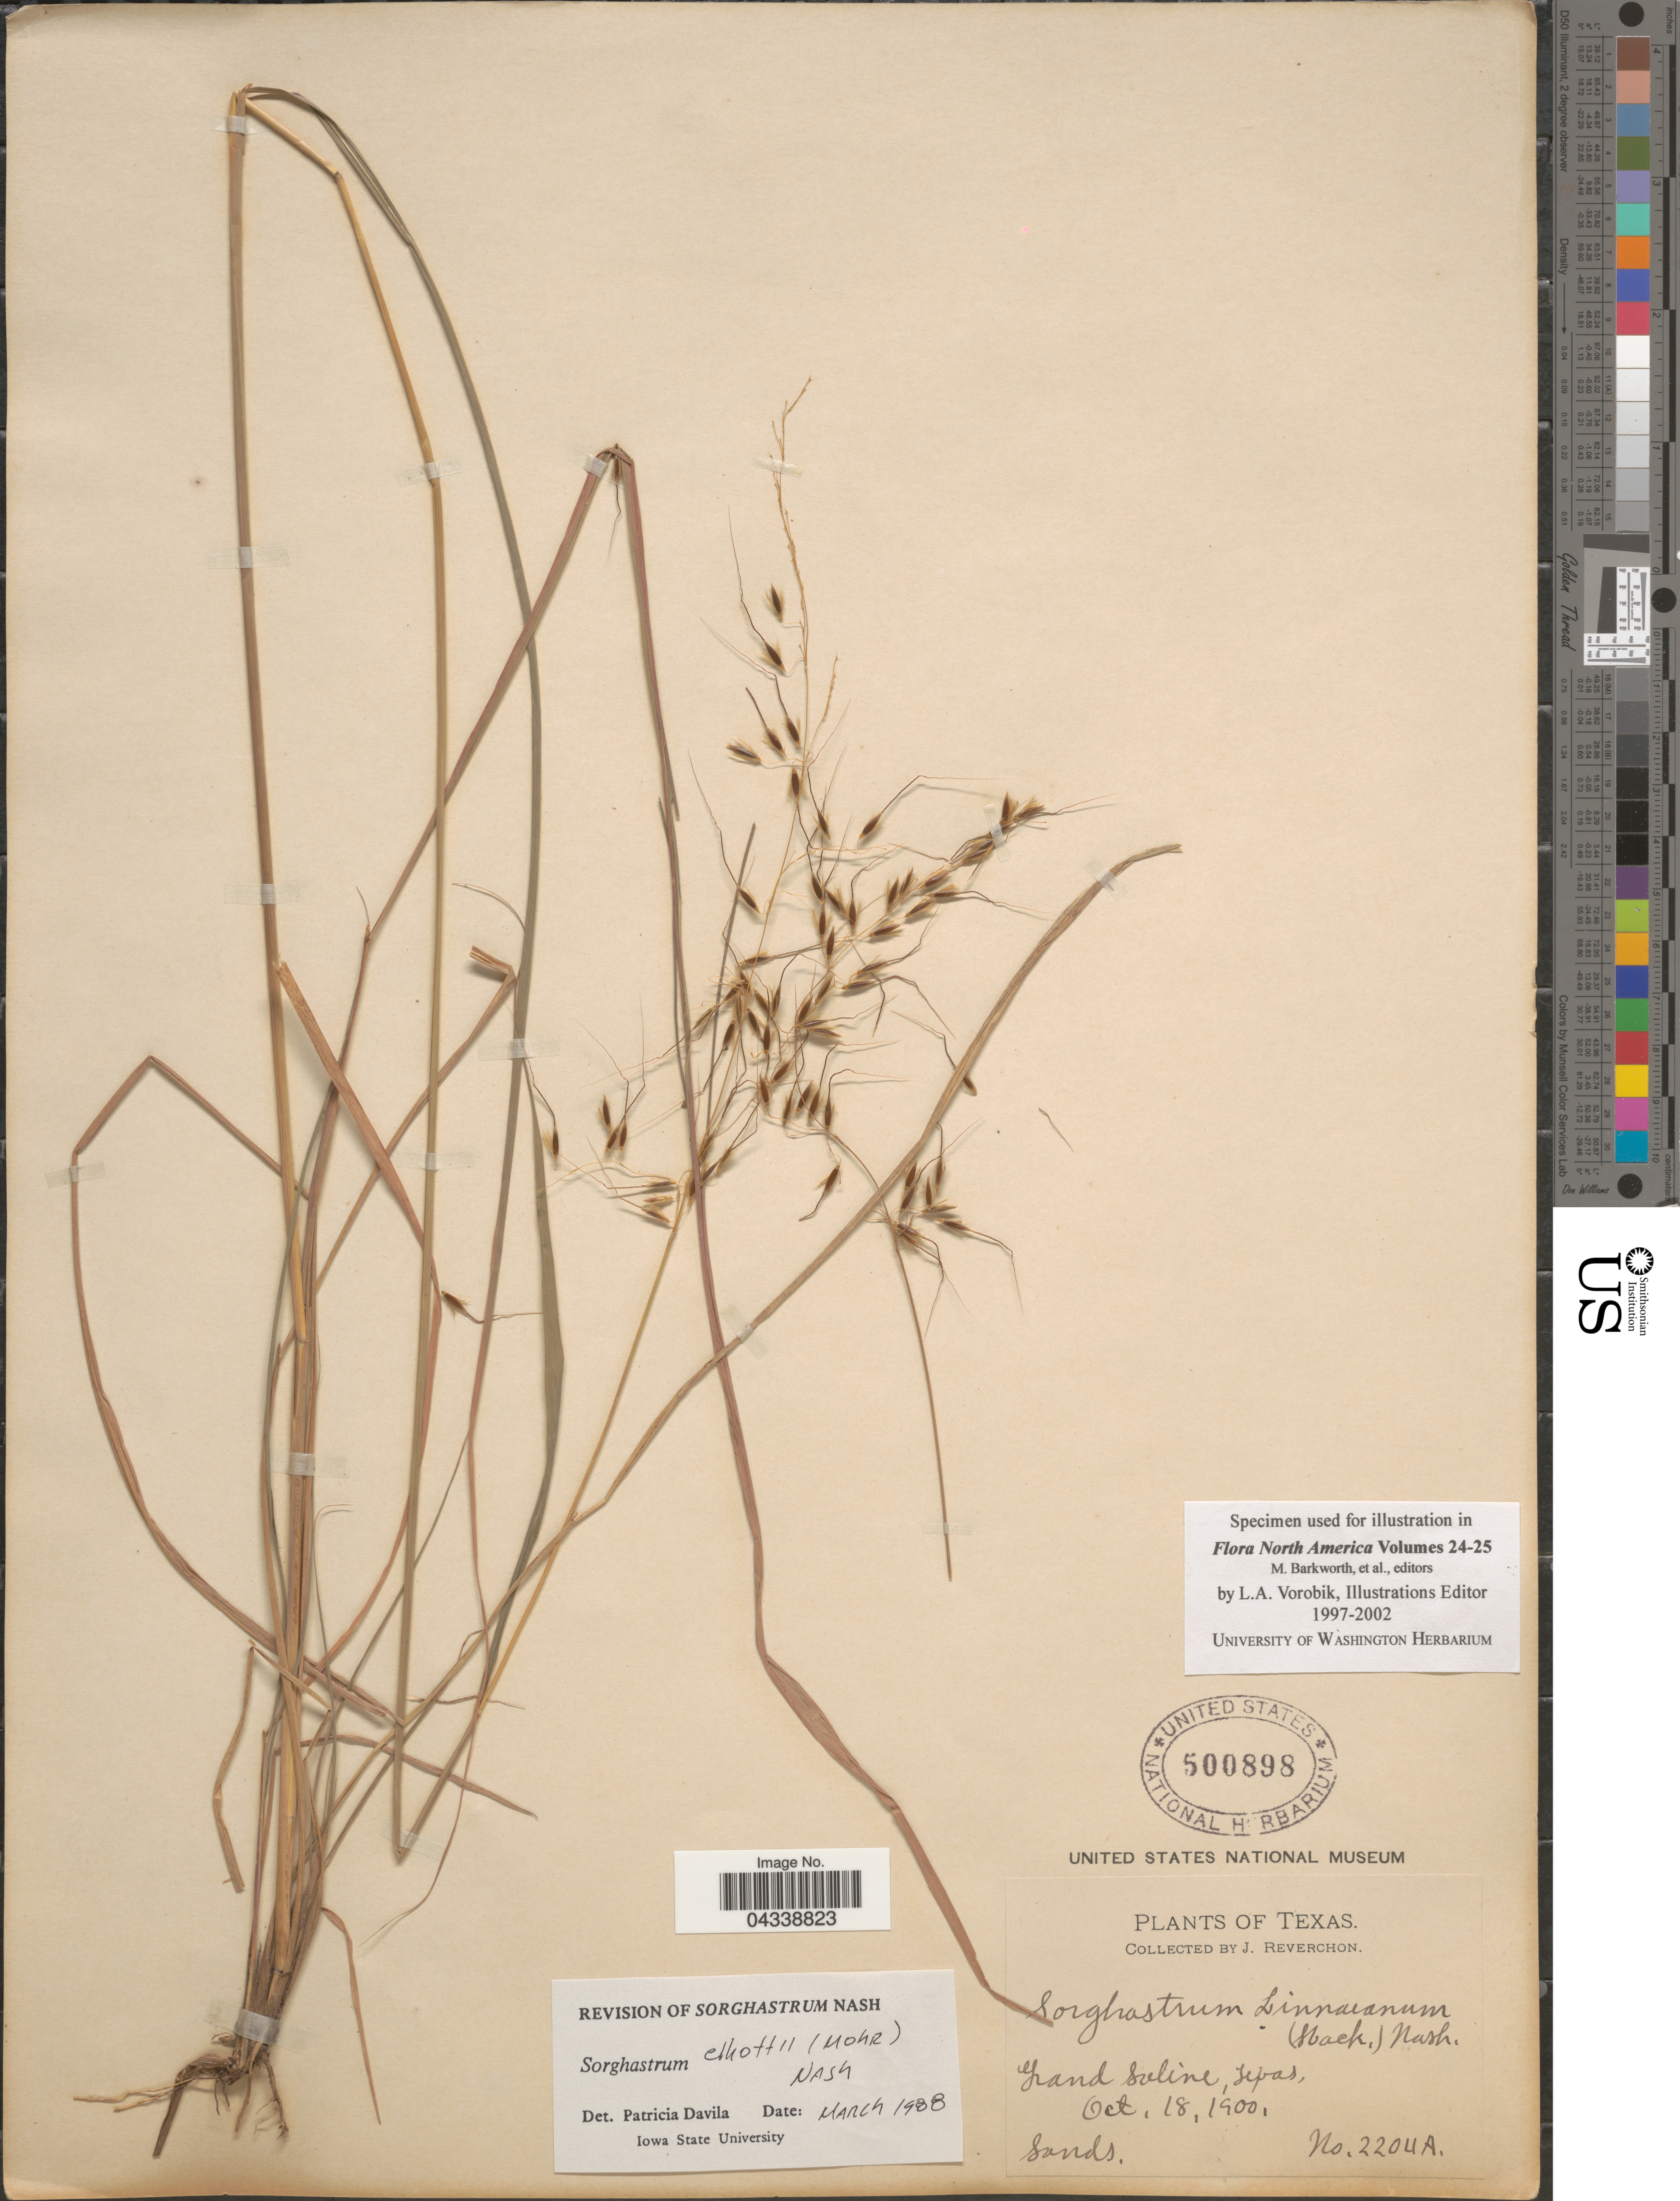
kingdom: Plantae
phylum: Tracheophyta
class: Liliopsida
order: Poales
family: Poaceae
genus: Sorghastrum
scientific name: Sorghastrum elliottii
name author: (C. Mohr) Nash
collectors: J. Reverchon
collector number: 2204A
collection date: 1900-10-18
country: United States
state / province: Texas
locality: Grand Saline.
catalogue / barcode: US 500898